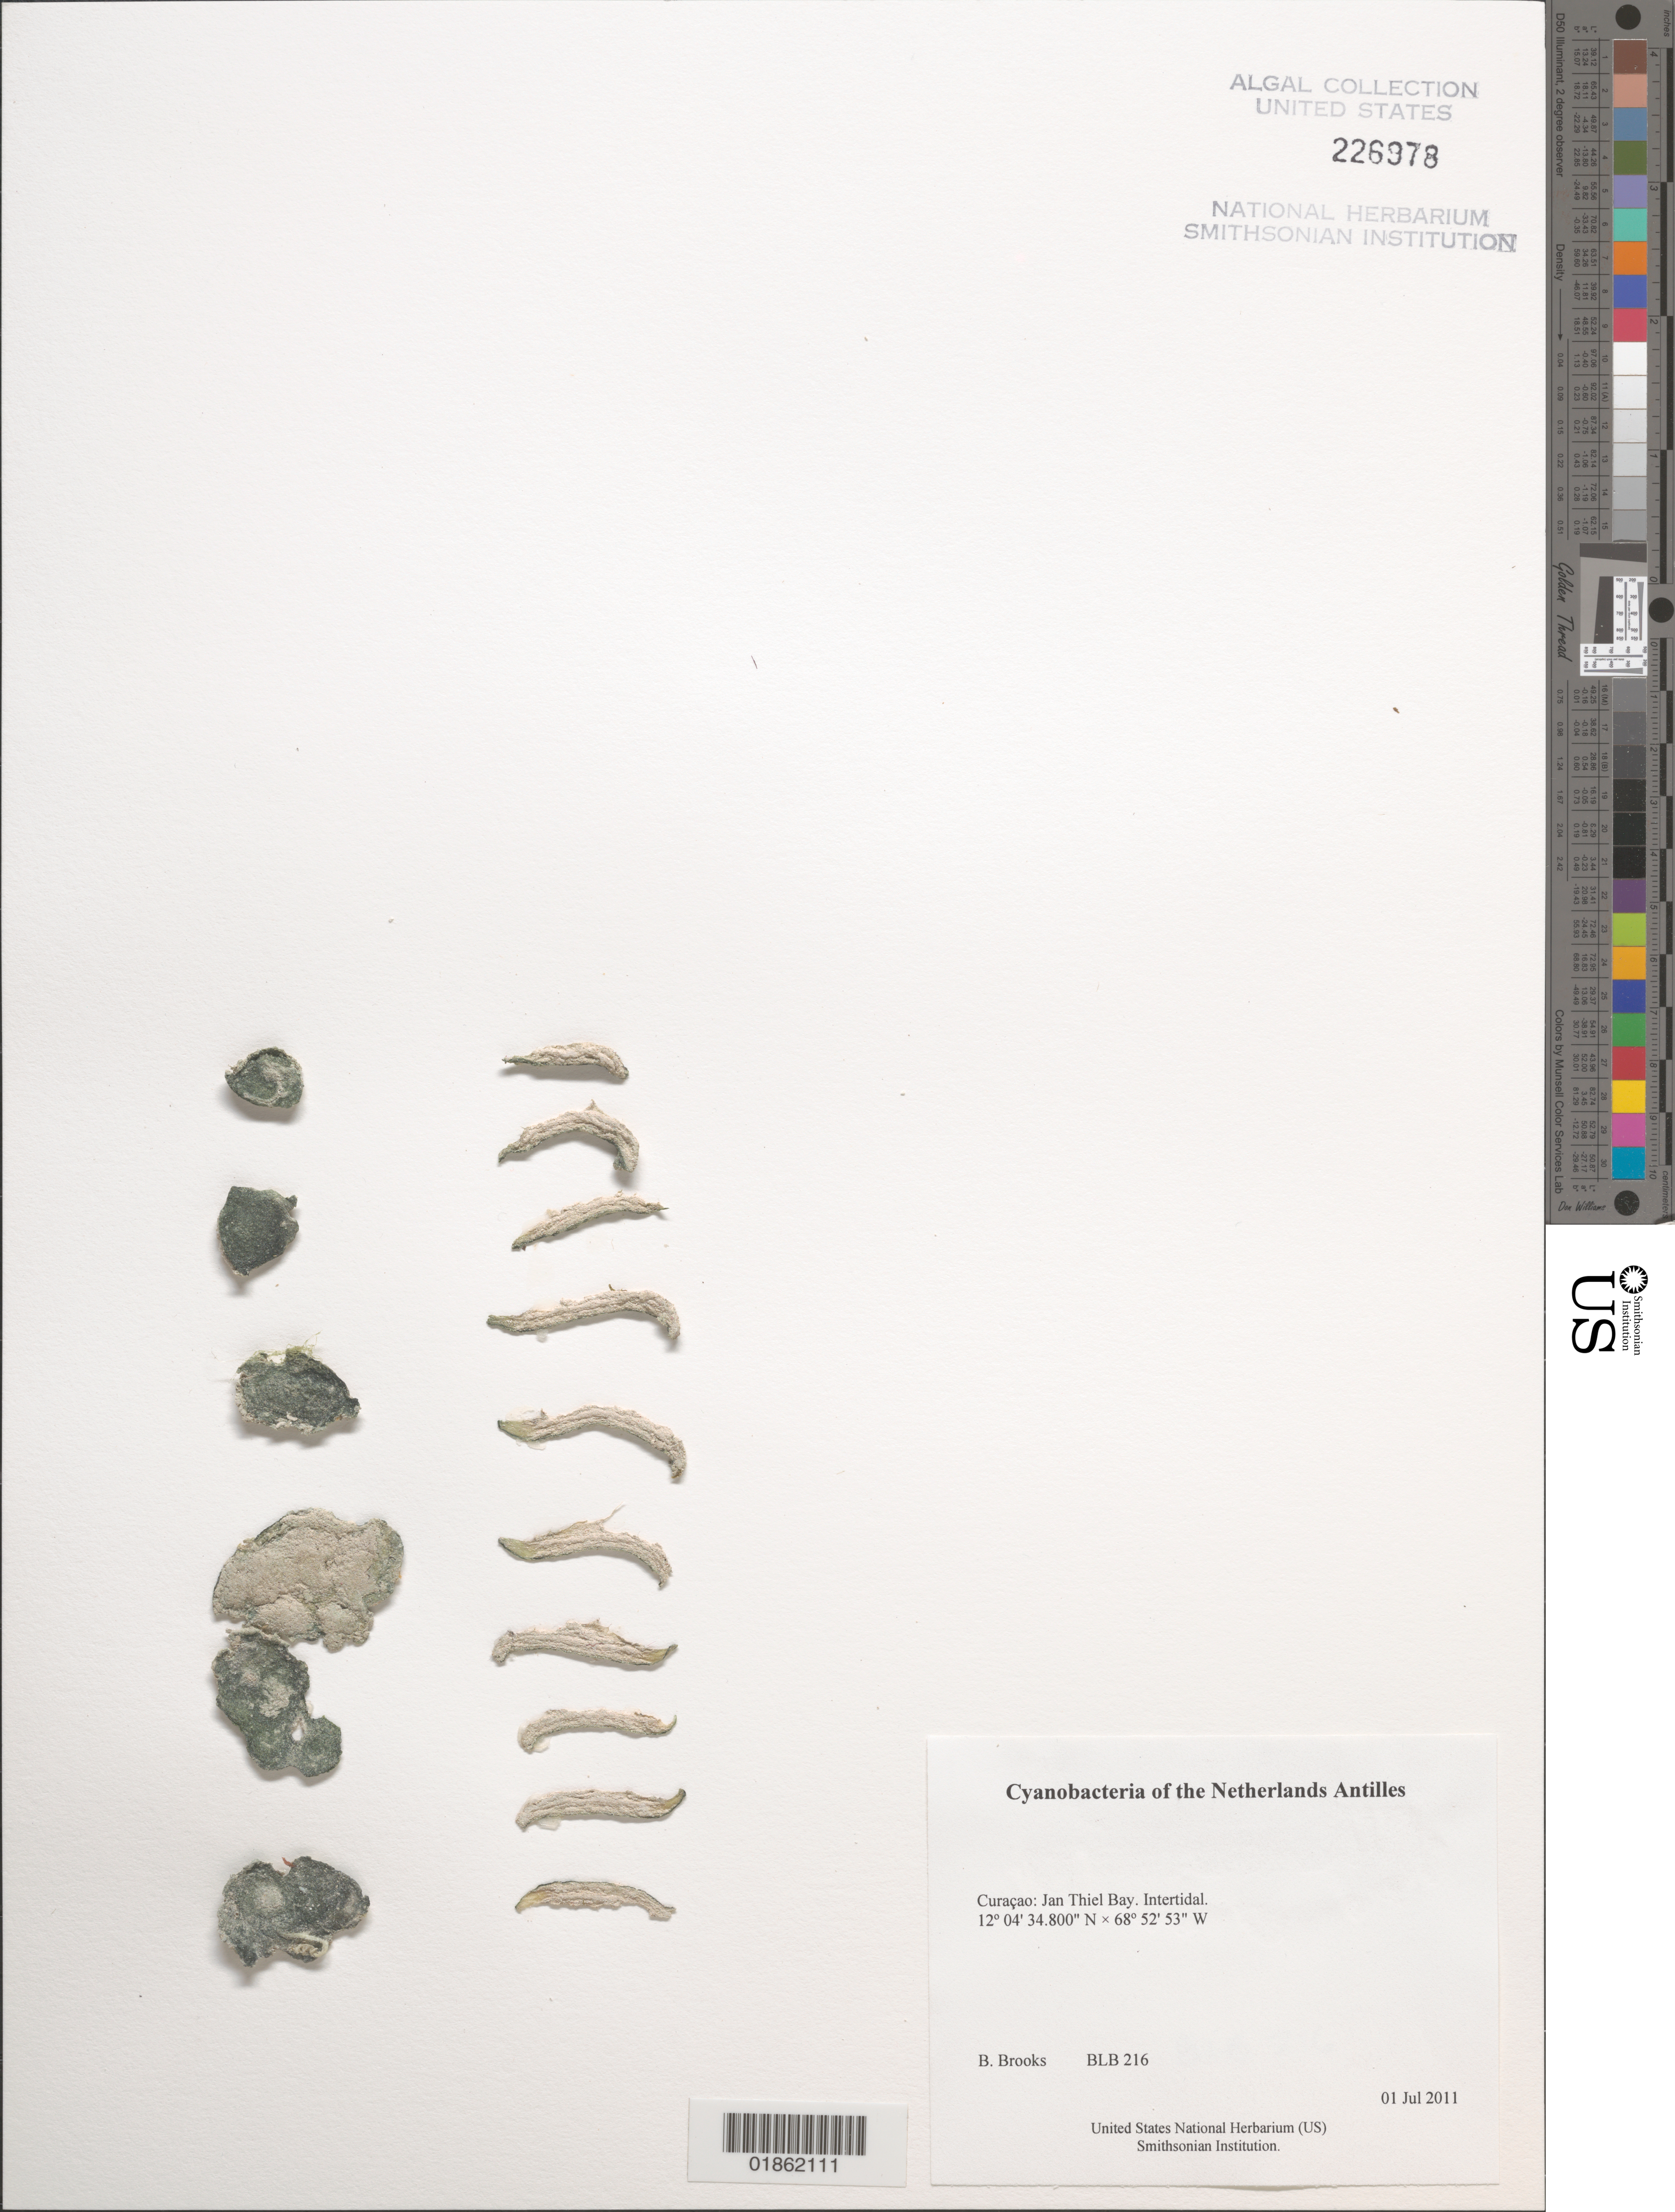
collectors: B. Brooks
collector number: BLB 216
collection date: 2011-07-01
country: Curaçao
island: Curaçao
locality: Jan Thiel Bay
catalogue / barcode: US 226978